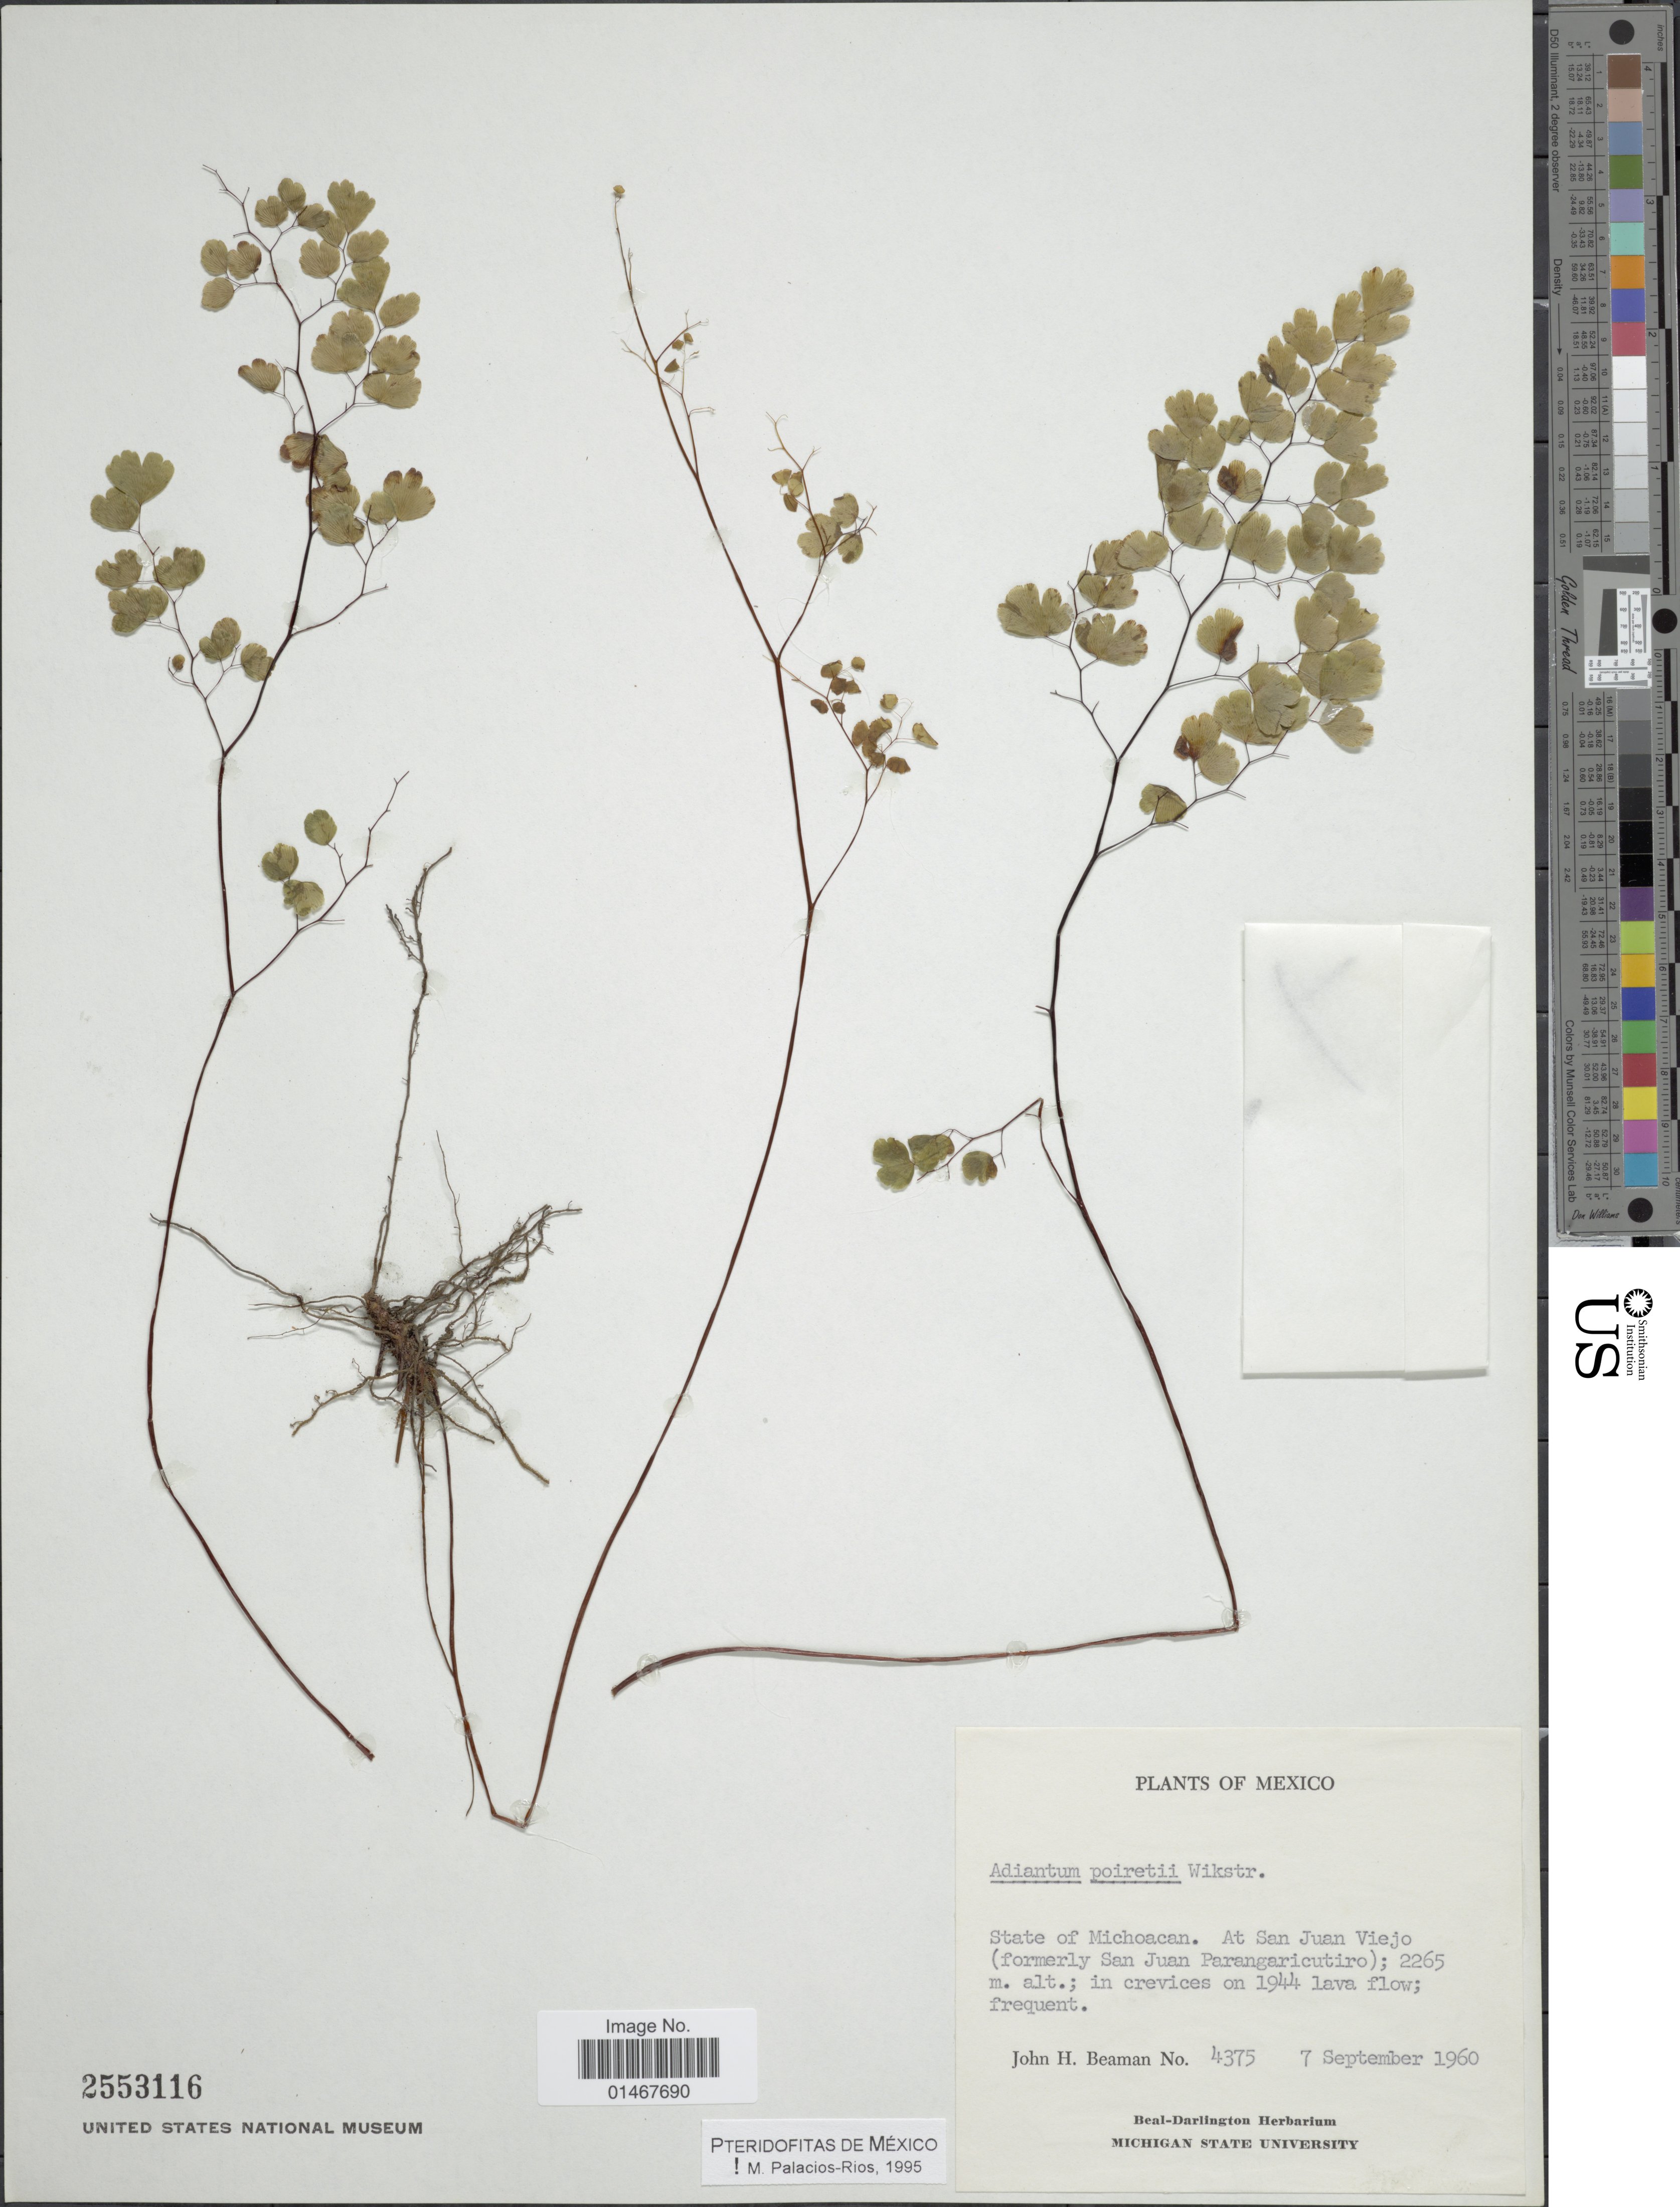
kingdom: Plantae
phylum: Tracheophyta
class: Polypodiopsida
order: Polypodiales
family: Pteridaceae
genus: Adiantum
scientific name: Adiantum poiretii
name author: Wikstr.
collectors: J. H. Beaman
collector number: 4375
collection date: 1960-09-07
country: Mexico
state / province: Michoacán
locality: At San Juan Viejo (formerly San Juan Parangaricutiro)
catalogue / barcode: US 2553116